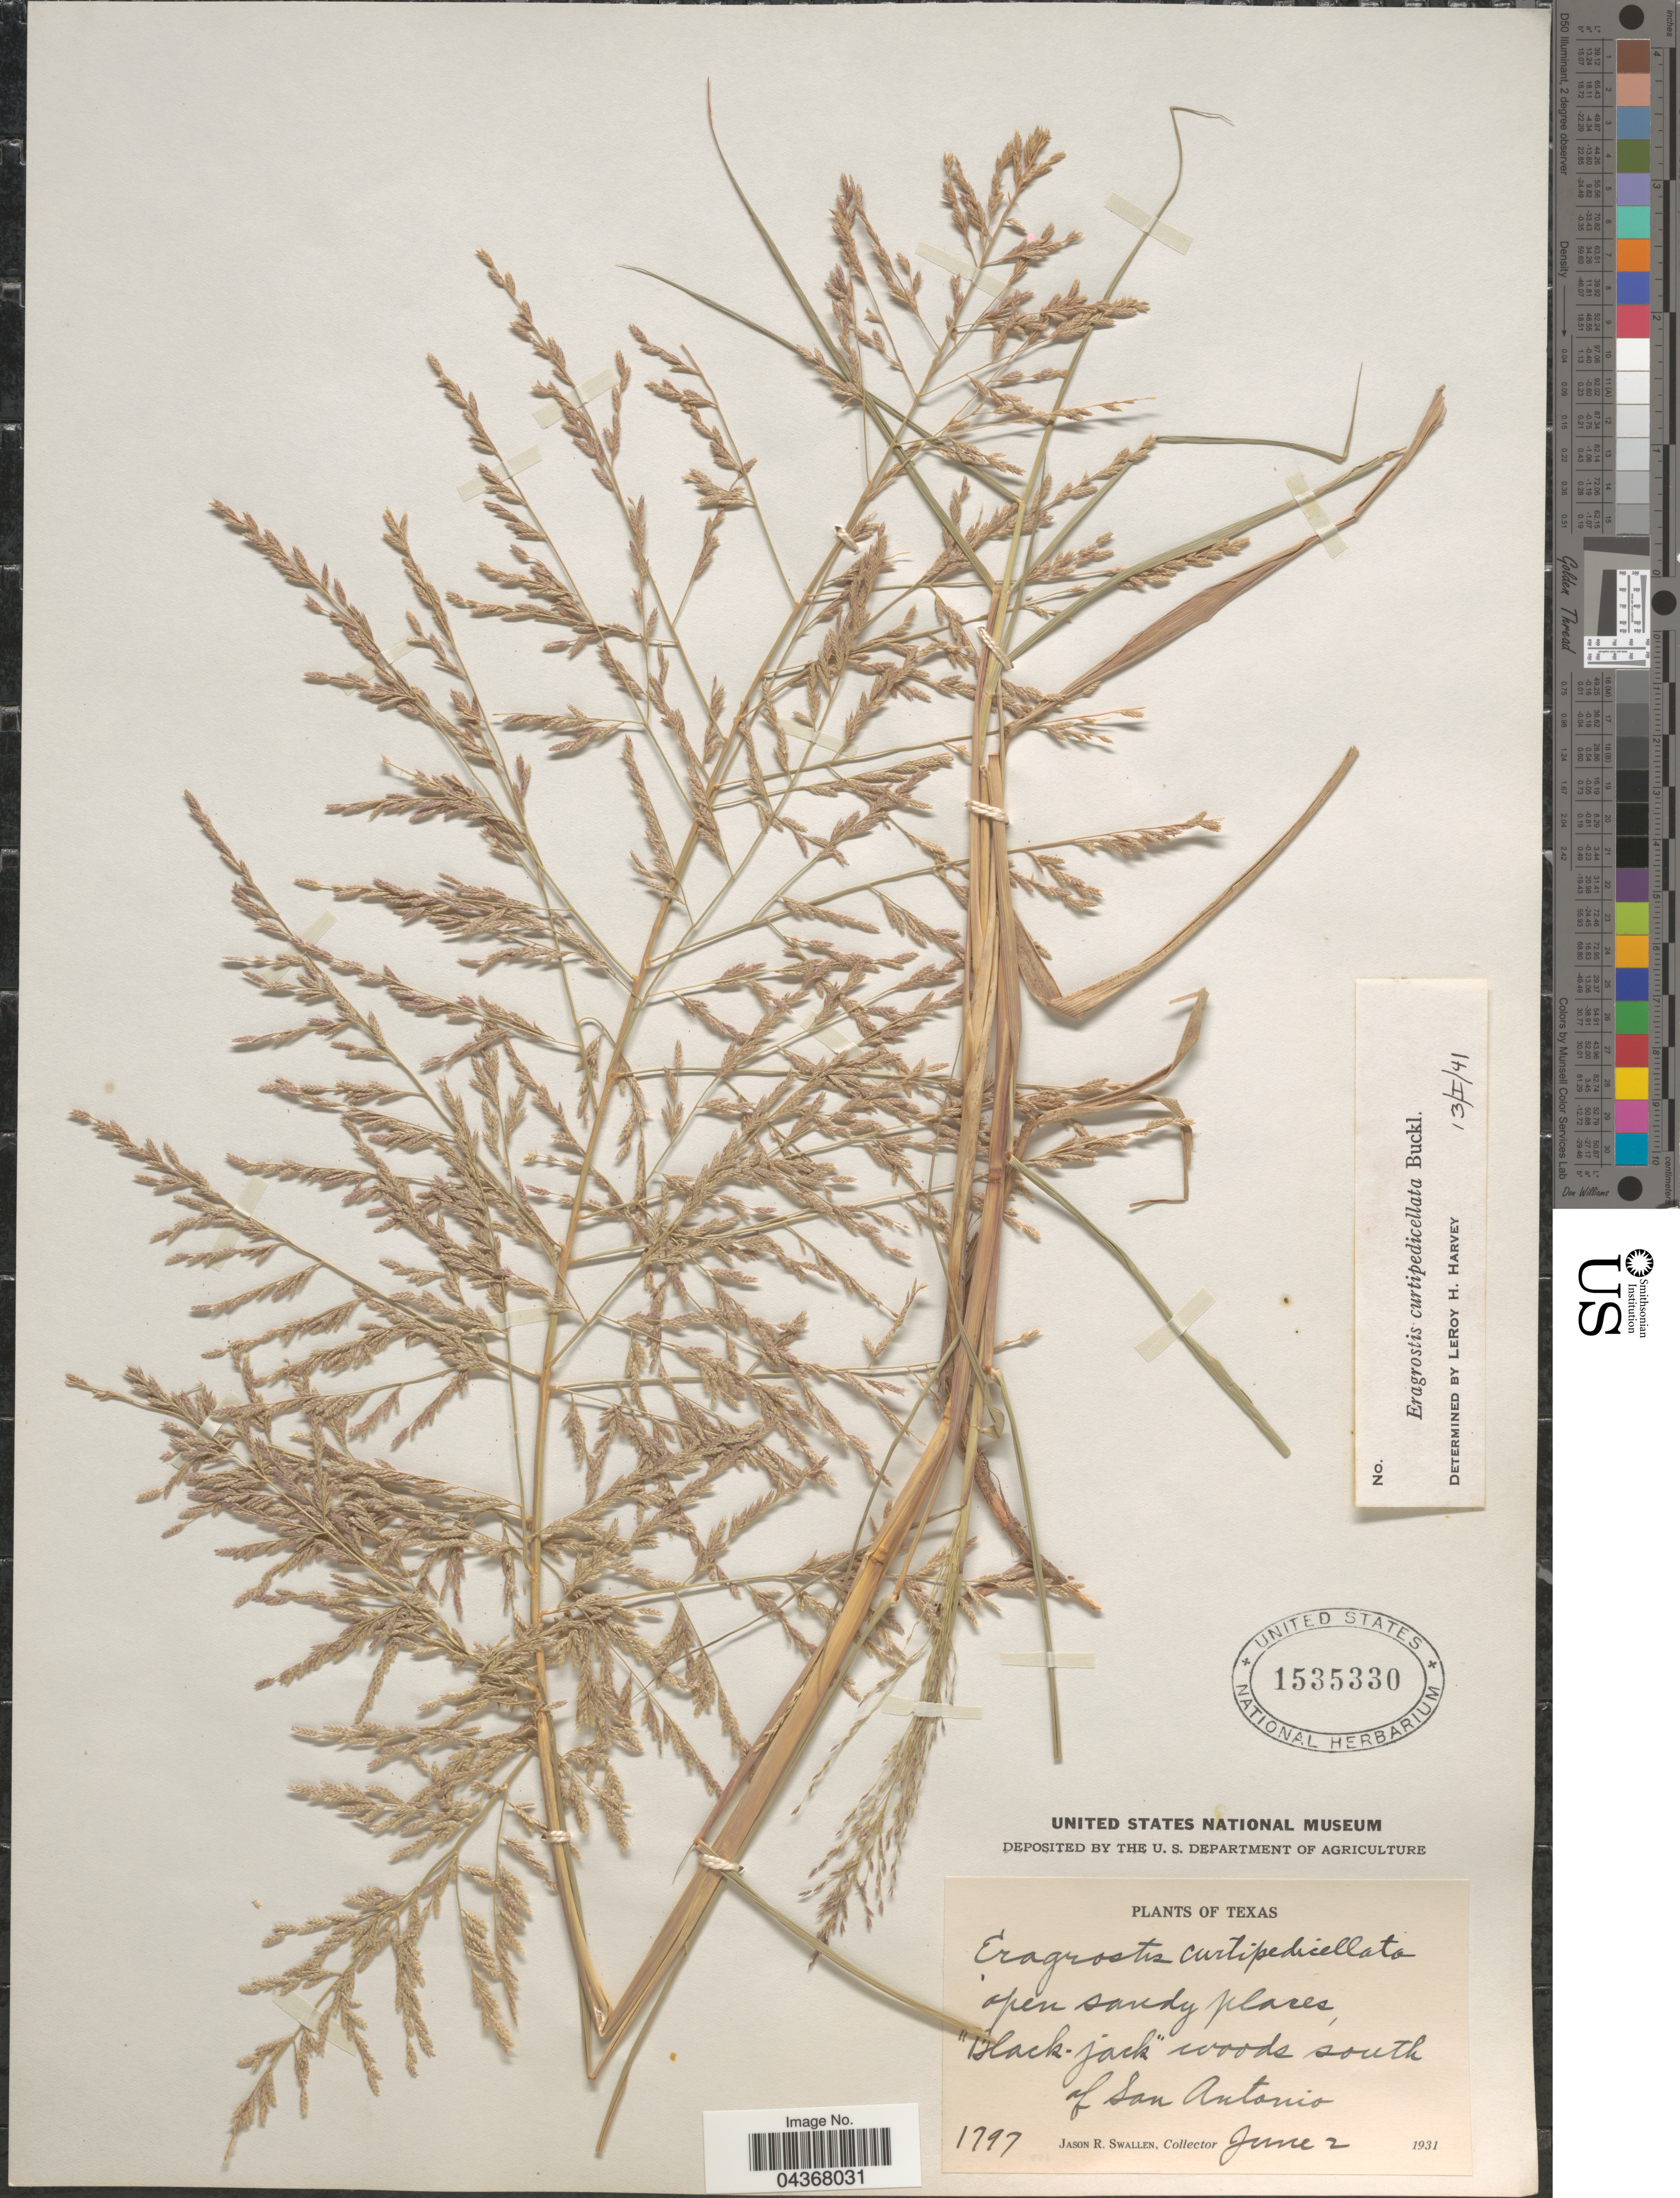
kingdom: Plantae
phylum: Tracheophyta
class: Liliopsida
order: Poales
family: Poaceae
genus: Eragrostis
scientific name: Eragrostis curtipedicellata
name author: Buckley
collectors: J. R. Swallen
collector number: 1797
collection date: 1931-06-02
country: United States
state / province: Texas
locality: Black-jack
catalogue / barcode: US 1535330